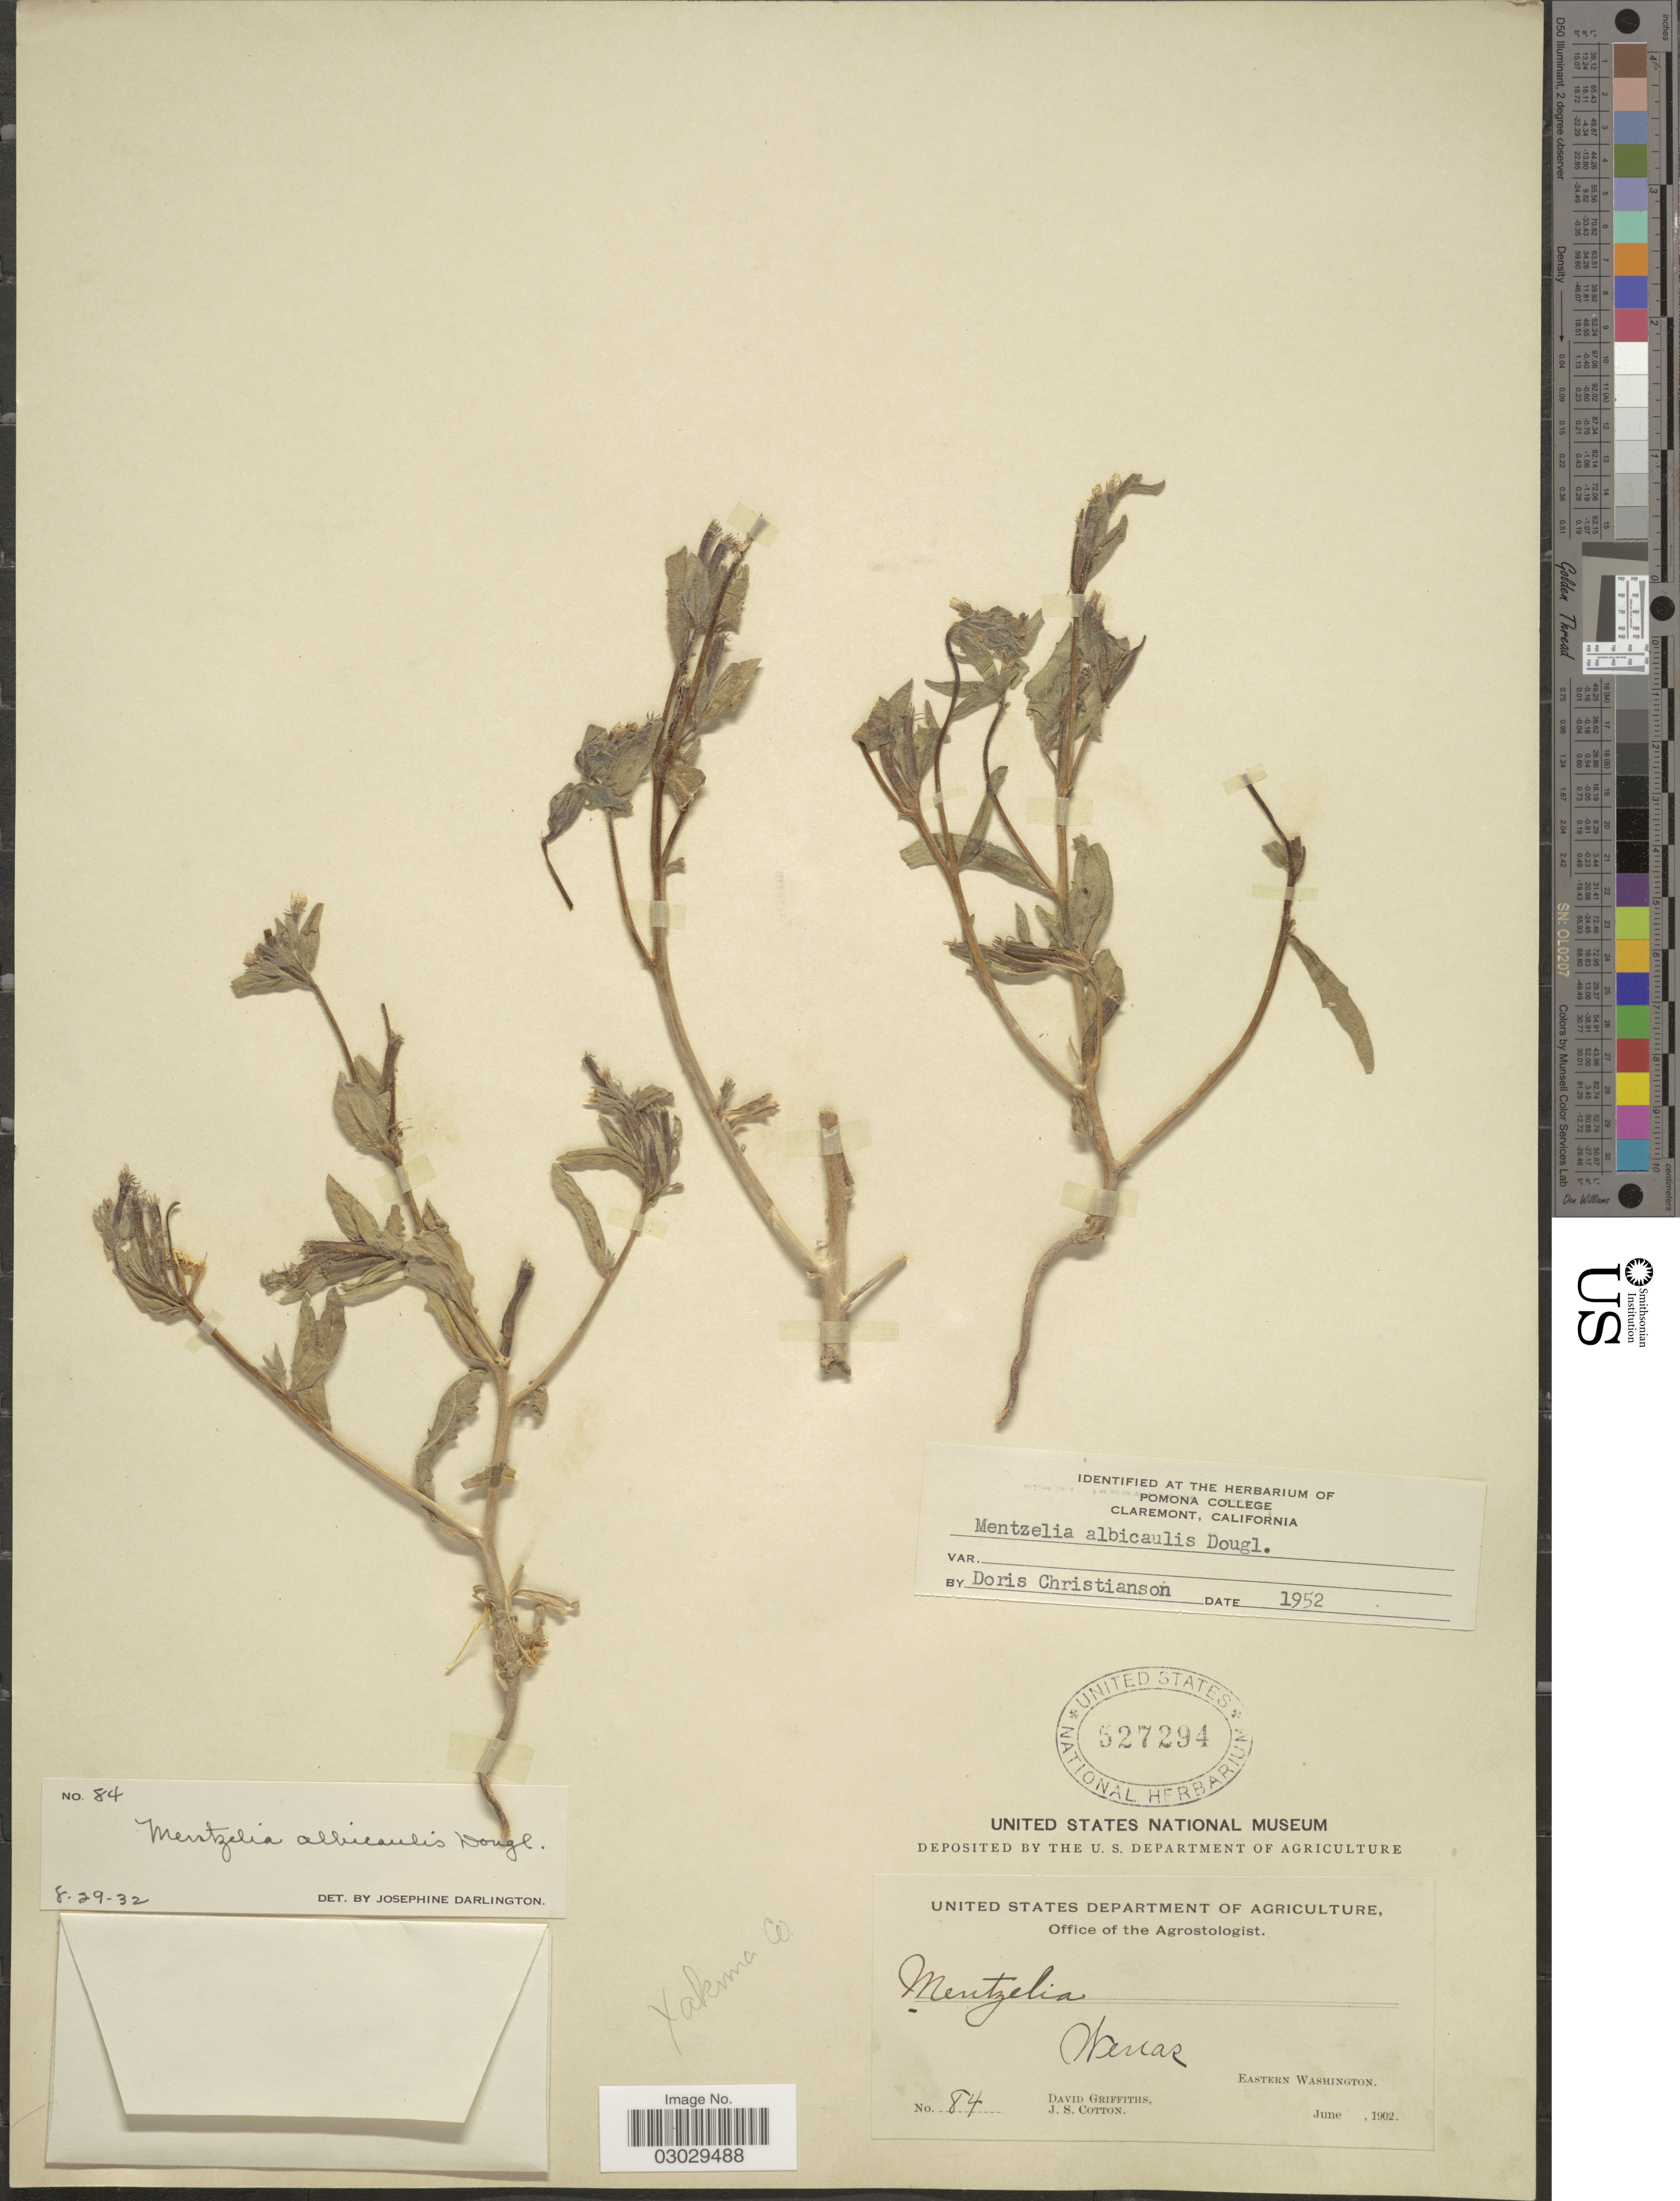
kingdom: Plantae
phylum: Tracheophyta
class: Magnoliopsida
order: Cornales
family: Loasaceae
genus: Mentzelia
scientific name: Mentzelia dispersa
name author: S. Watson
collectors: D. Griffiths & J. S. Cotton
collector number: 84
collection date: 1902-06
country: United States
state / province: Washington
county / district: Yakima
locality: Wenas. Eastern Washington. Yakima Co.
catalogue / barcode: US 527294